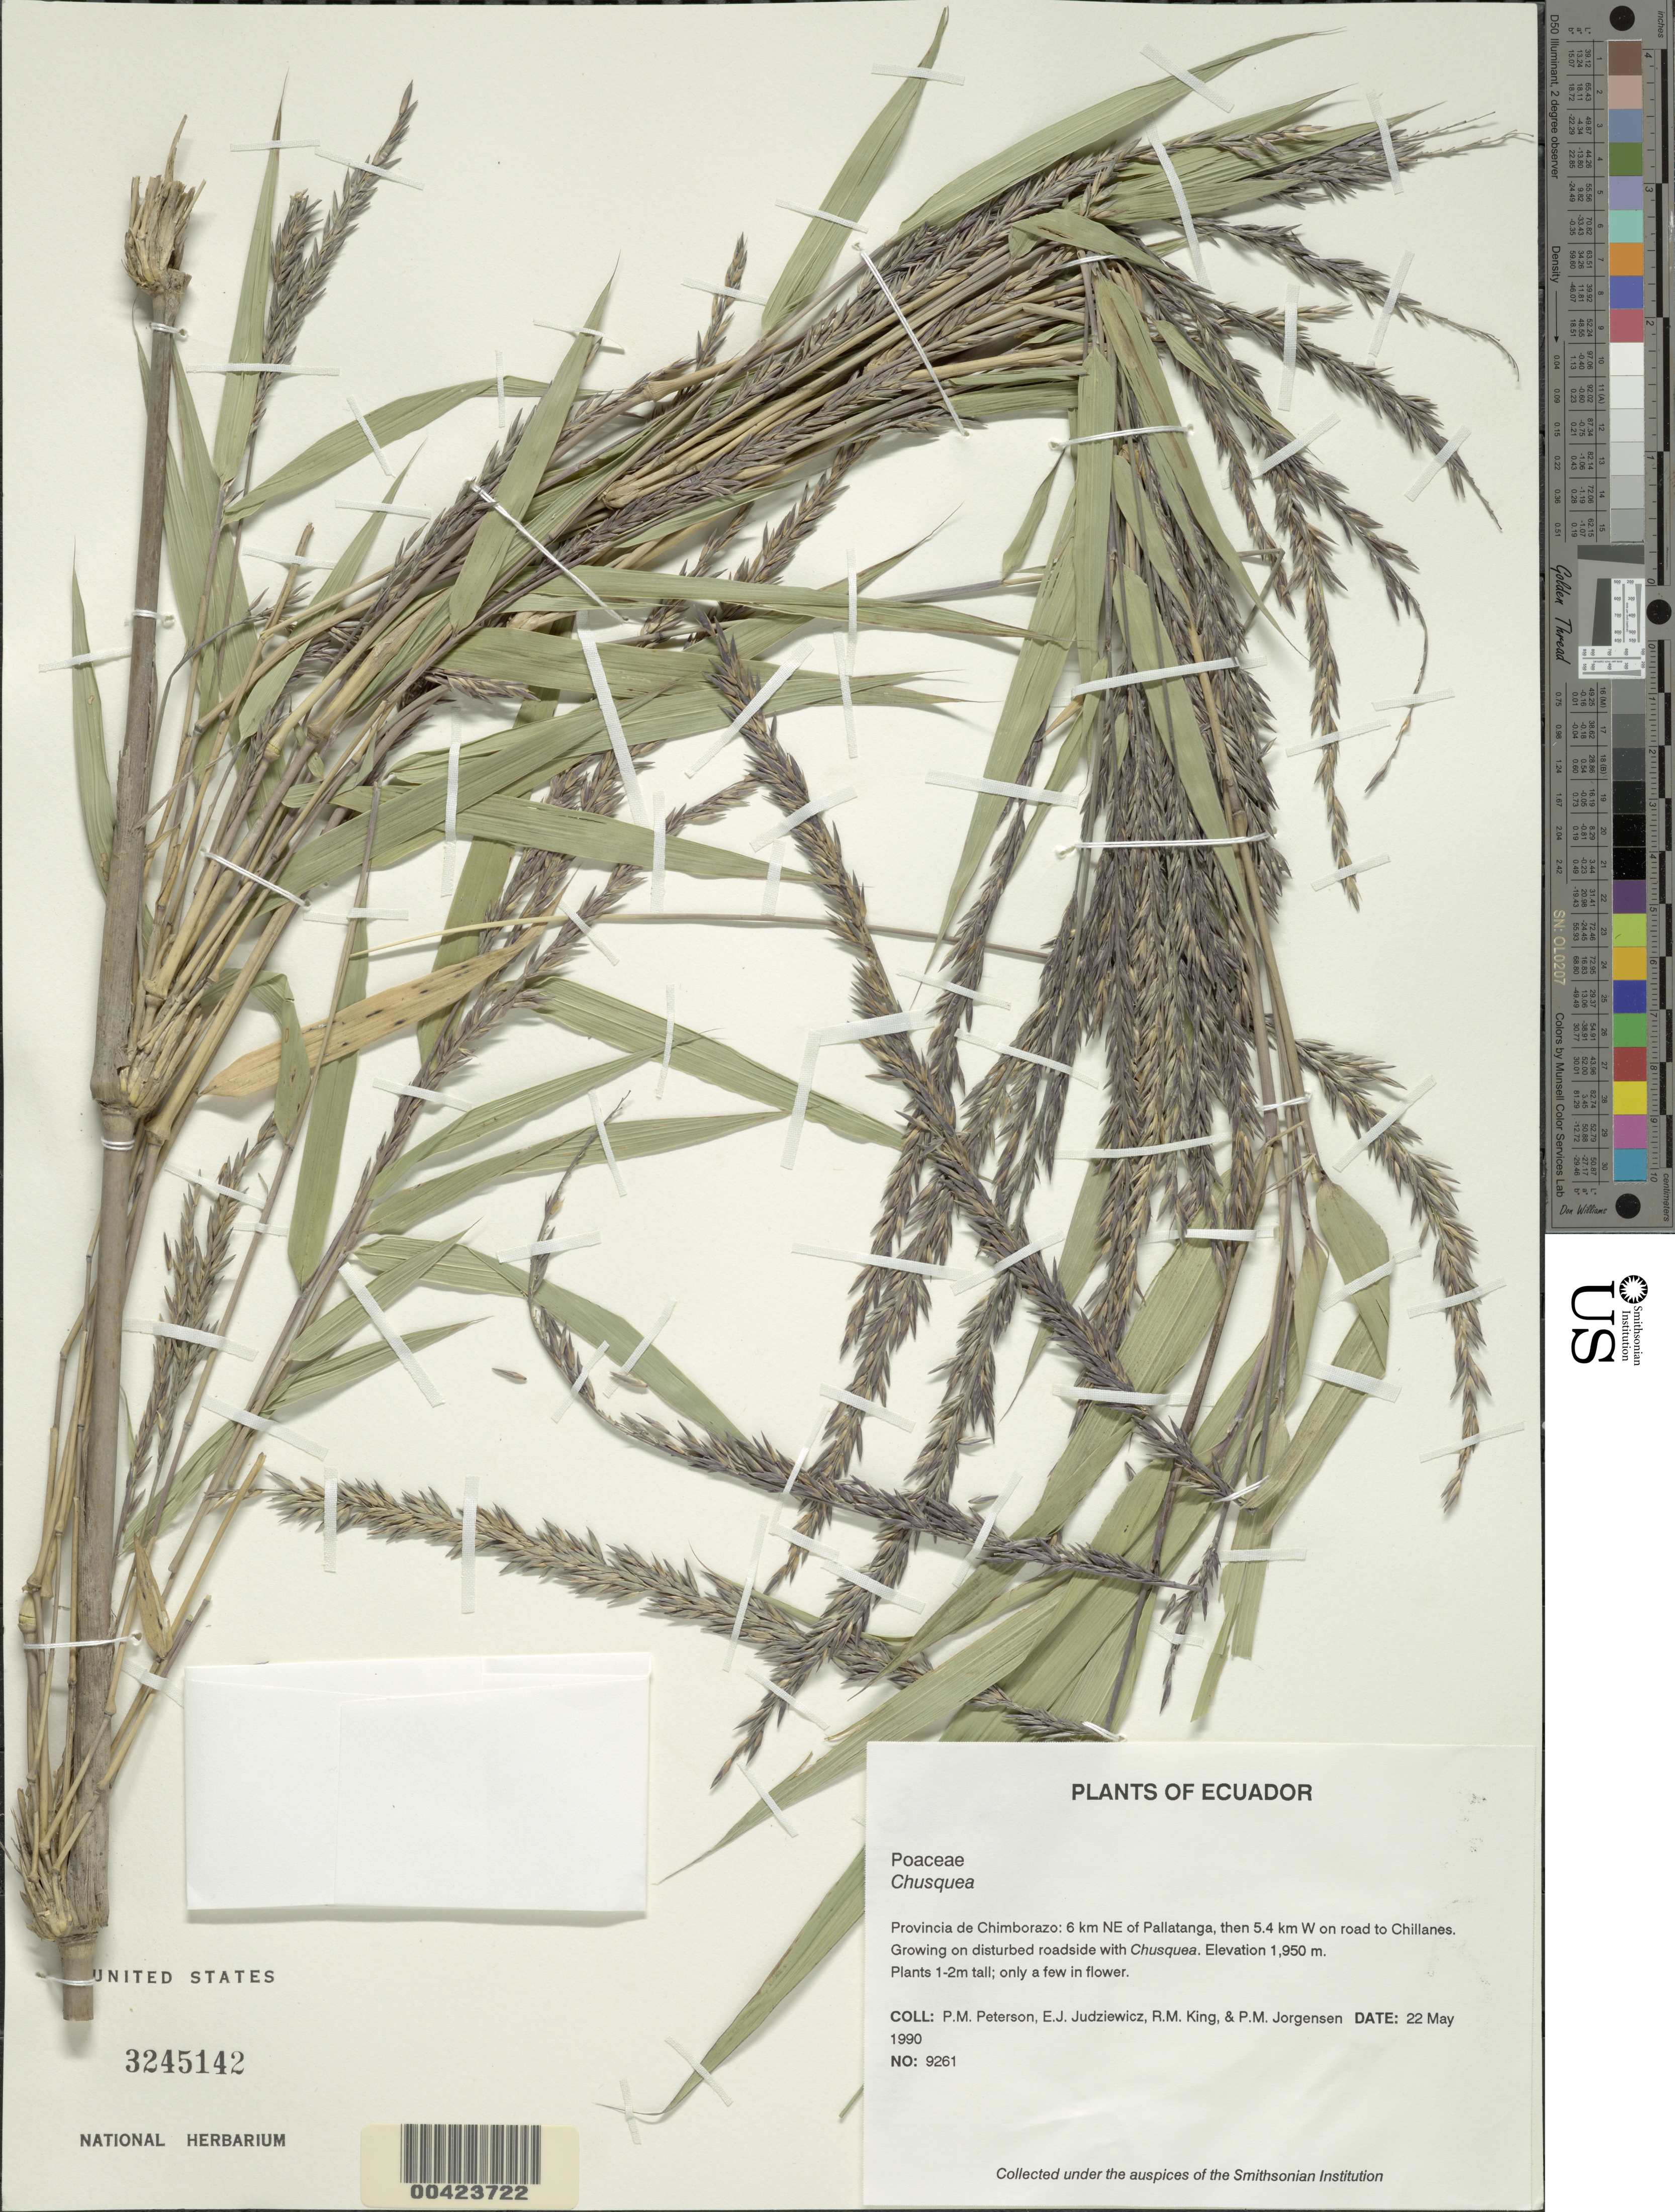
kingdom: Plantae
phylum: Tracheophyta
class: Liliopsida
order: Poales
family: Poaceae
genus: Chusquea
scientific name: Chusquea sp.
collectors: P. M. Peterson, E. J. Judziewicz, R. M. King & P. M. Jørgensen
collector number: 09261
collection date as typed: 22 May 1990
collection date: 1990-05-22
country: Ecuador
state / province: Chimborazo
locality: Pallatanga, 6 km NE of; on road to Chillanes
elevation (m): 1950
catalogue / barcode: US 3245142